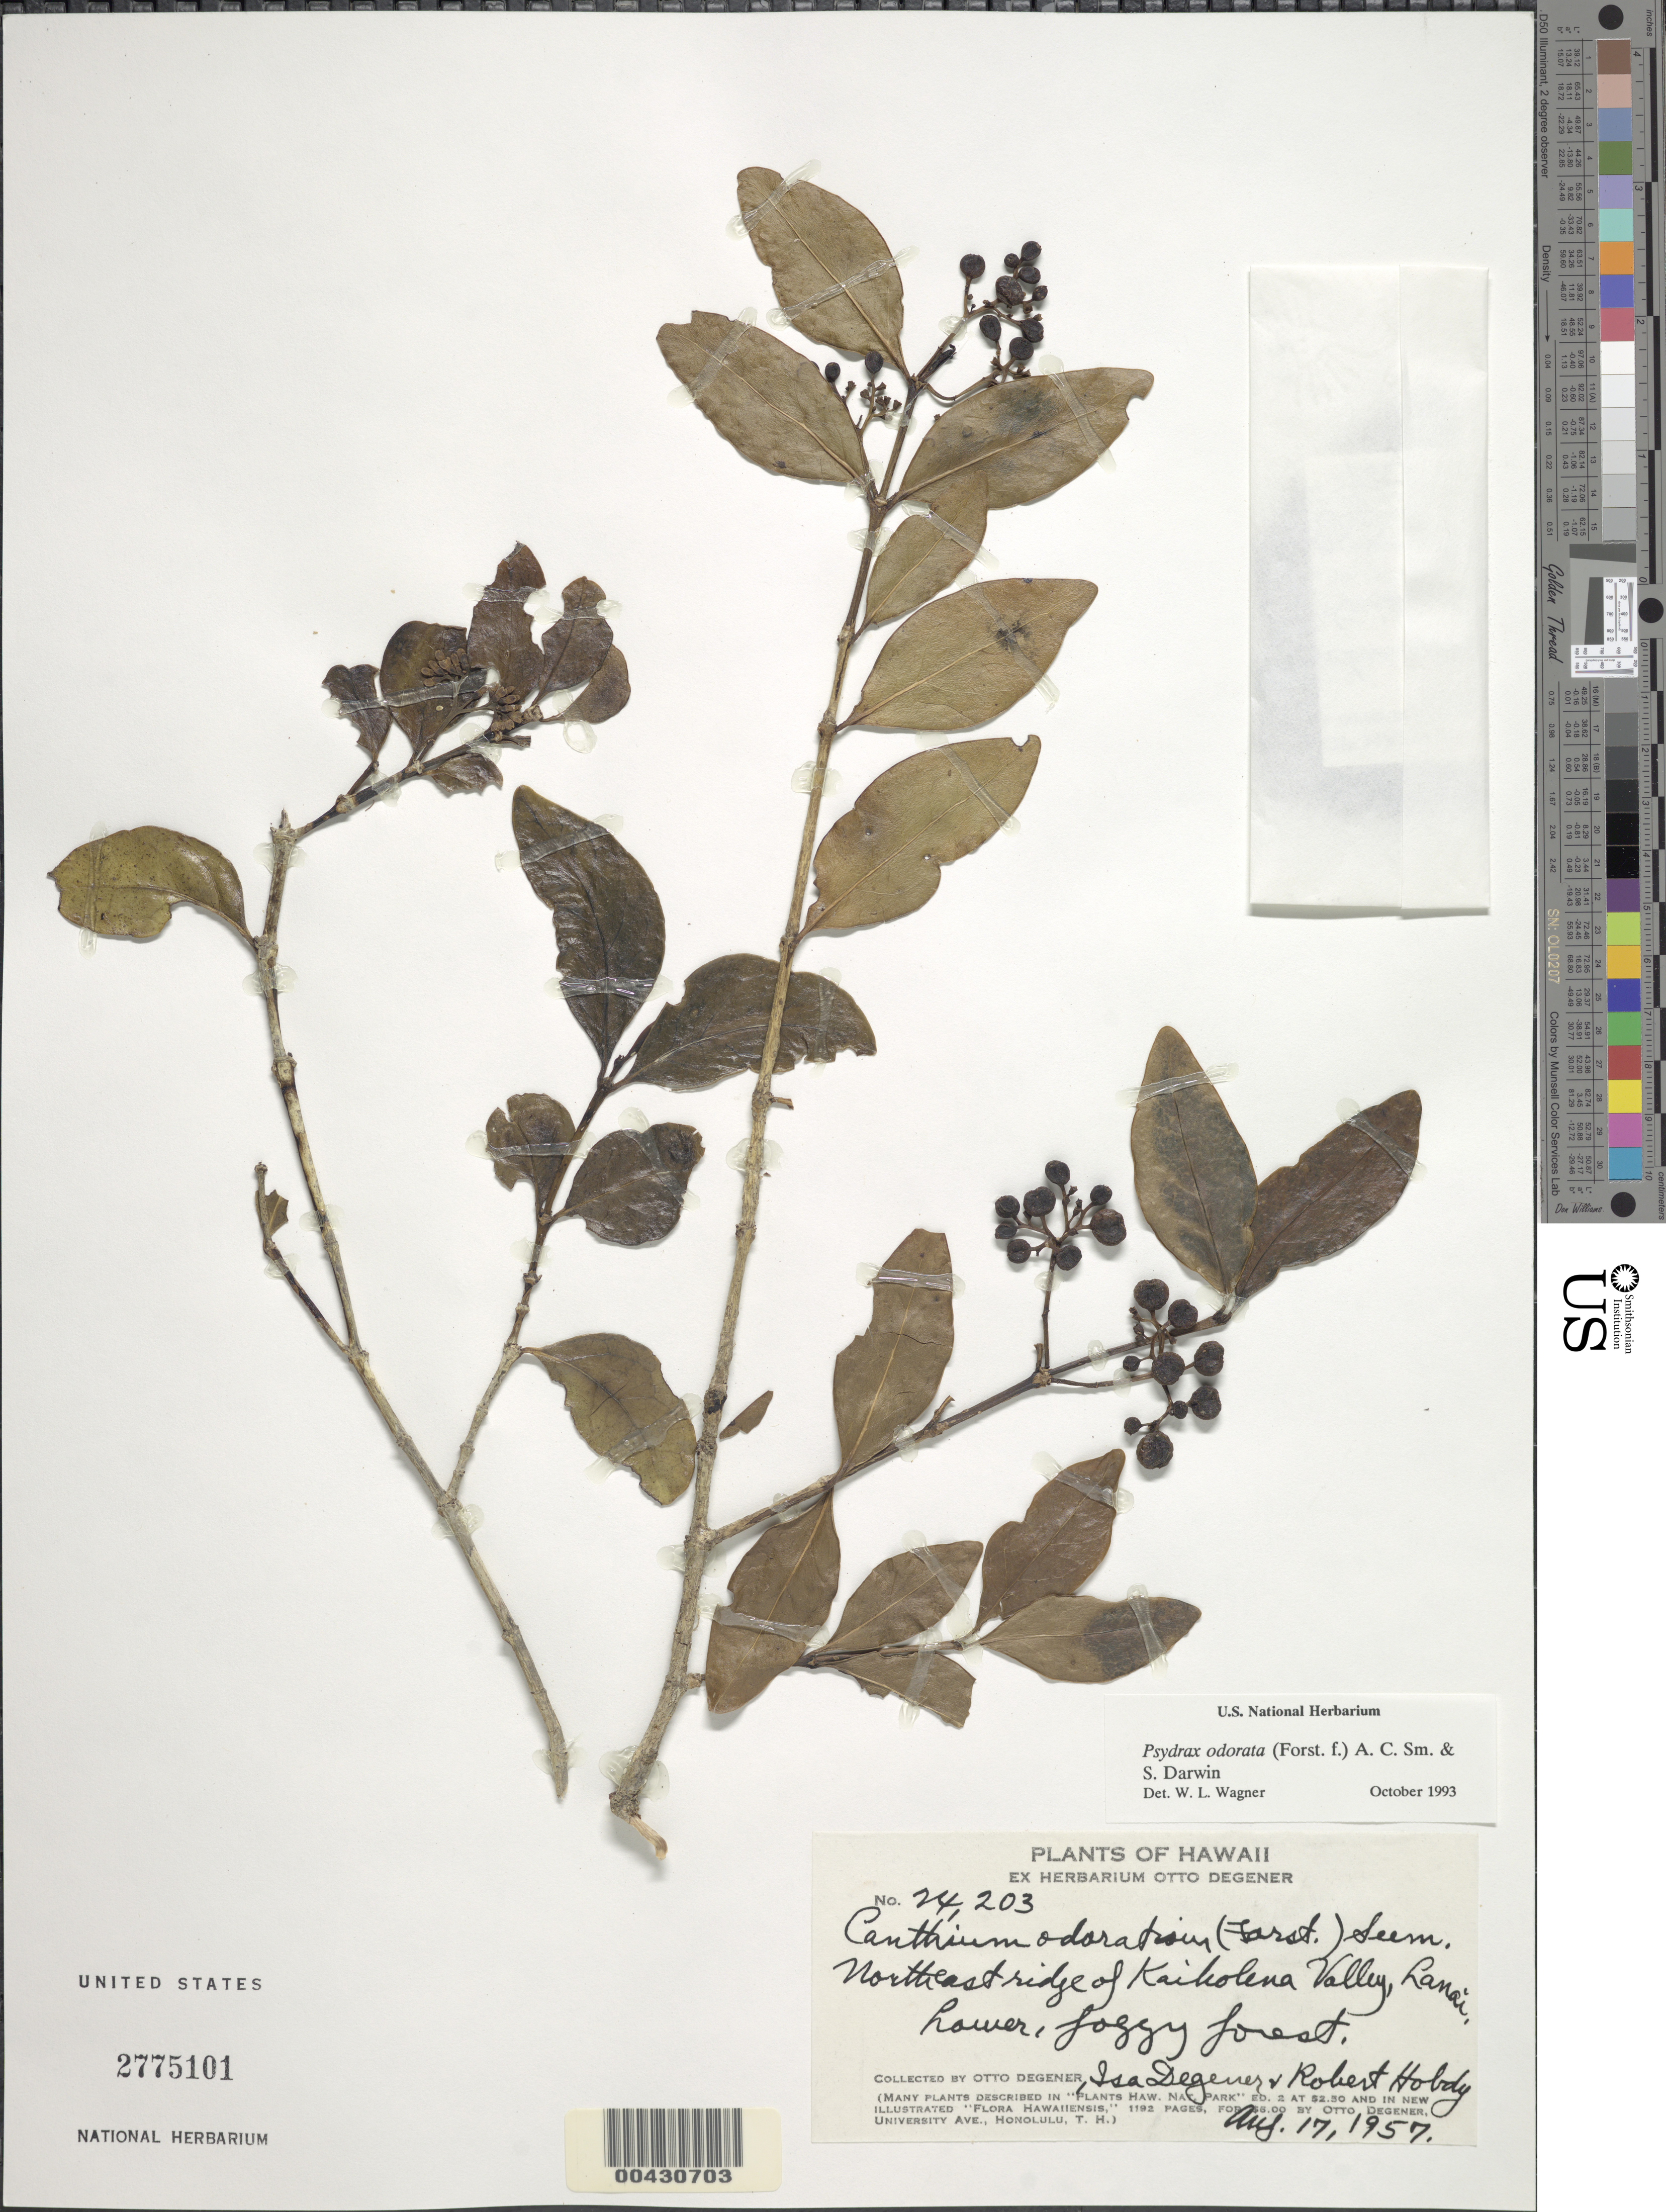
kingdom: Plantae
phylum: Tracheophyta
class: Magnoliopsida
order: Gentianales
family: Rubiaceae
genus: Psydrax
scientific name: Psydrax odorata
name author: (G. Forst.) A.C. Sm. & S.P. Darwin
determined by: Wagner, W. L., (BOT), Smithsonian Institution - National Museum of Natural History (UNITED STATES)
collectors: O. Degener, I. Degener & R. Hobdy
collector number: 24203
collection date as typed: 17 Aug 1957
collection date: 1957-08-17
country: United States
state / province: Hawaii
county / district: Maui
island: Lana'i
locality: NE ridge of Kaiholena Valley.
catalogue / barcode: US 2775101